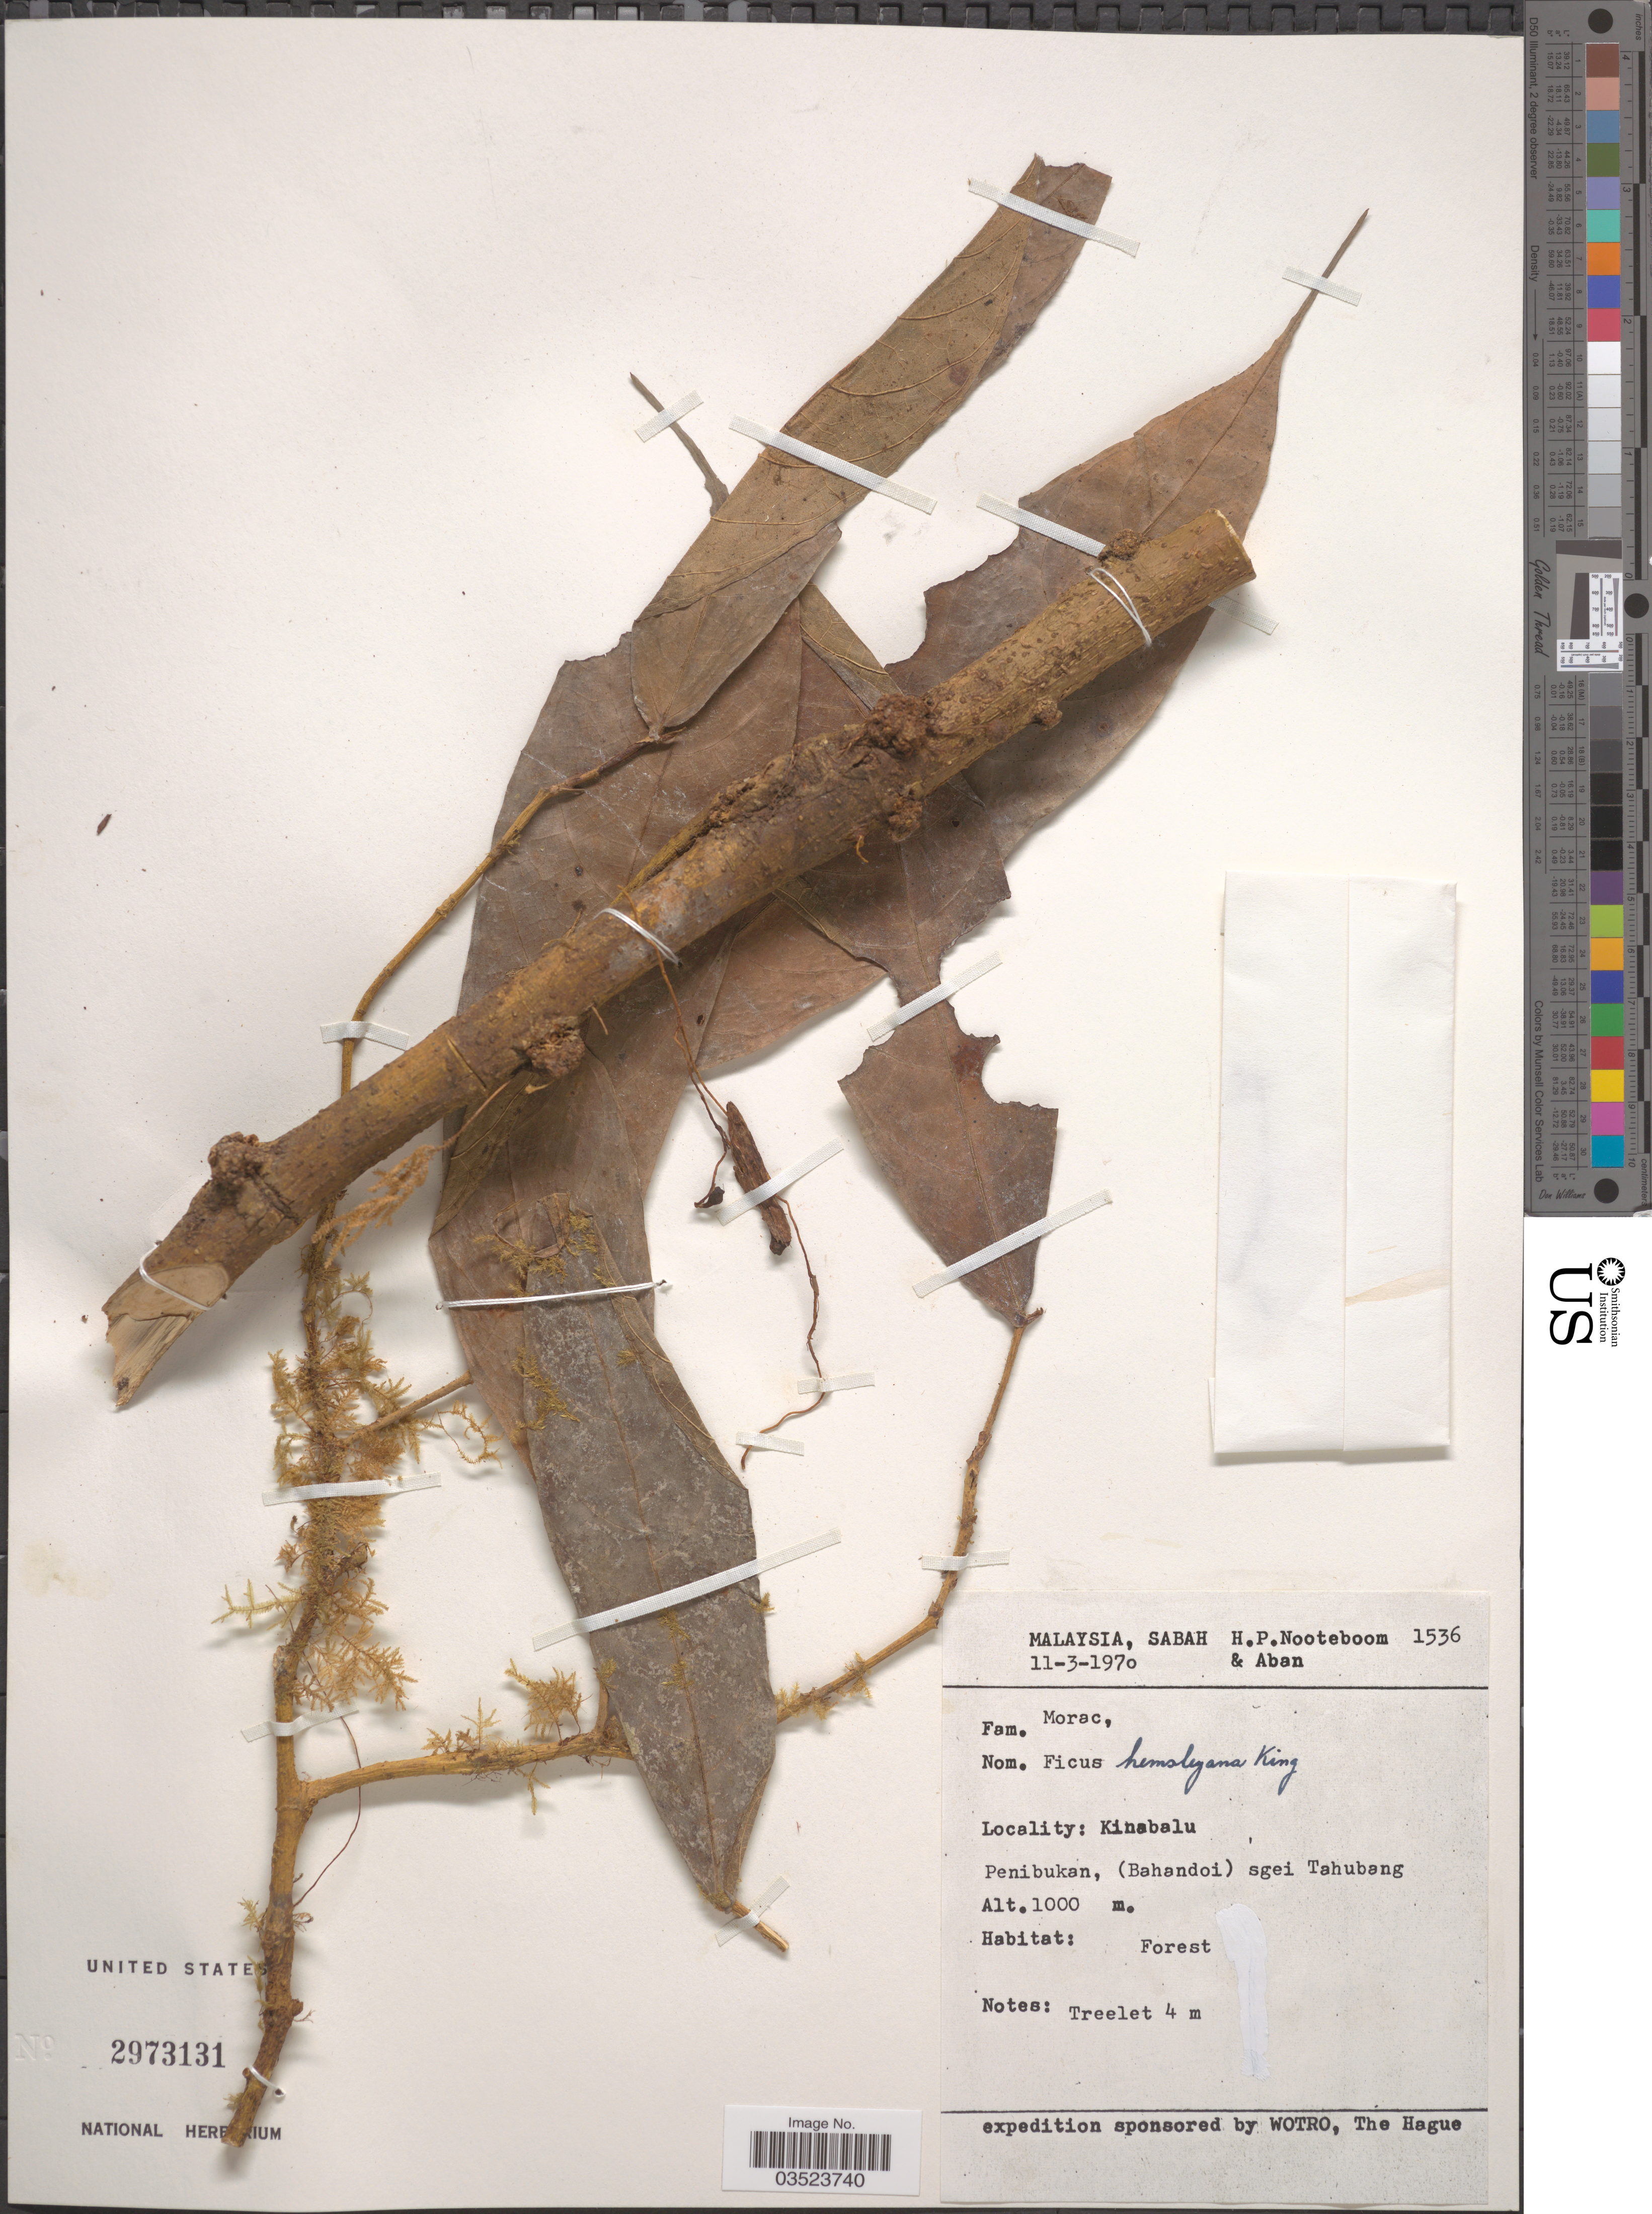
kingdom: Plantae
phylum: Tracheophyta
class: Magnoliopsida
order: Rosales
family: Moraceae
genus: Ficus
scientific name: Ficus hemsleyana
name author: King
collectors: H. P. Nooteboom & -- Aban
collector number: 1536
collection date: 1970-03-11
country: Malaysia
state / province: Sabah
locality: Kinabalu, Penibukan, (Bahandoi) sgei Tahubang.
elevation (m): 1000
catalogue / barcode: US 2973131